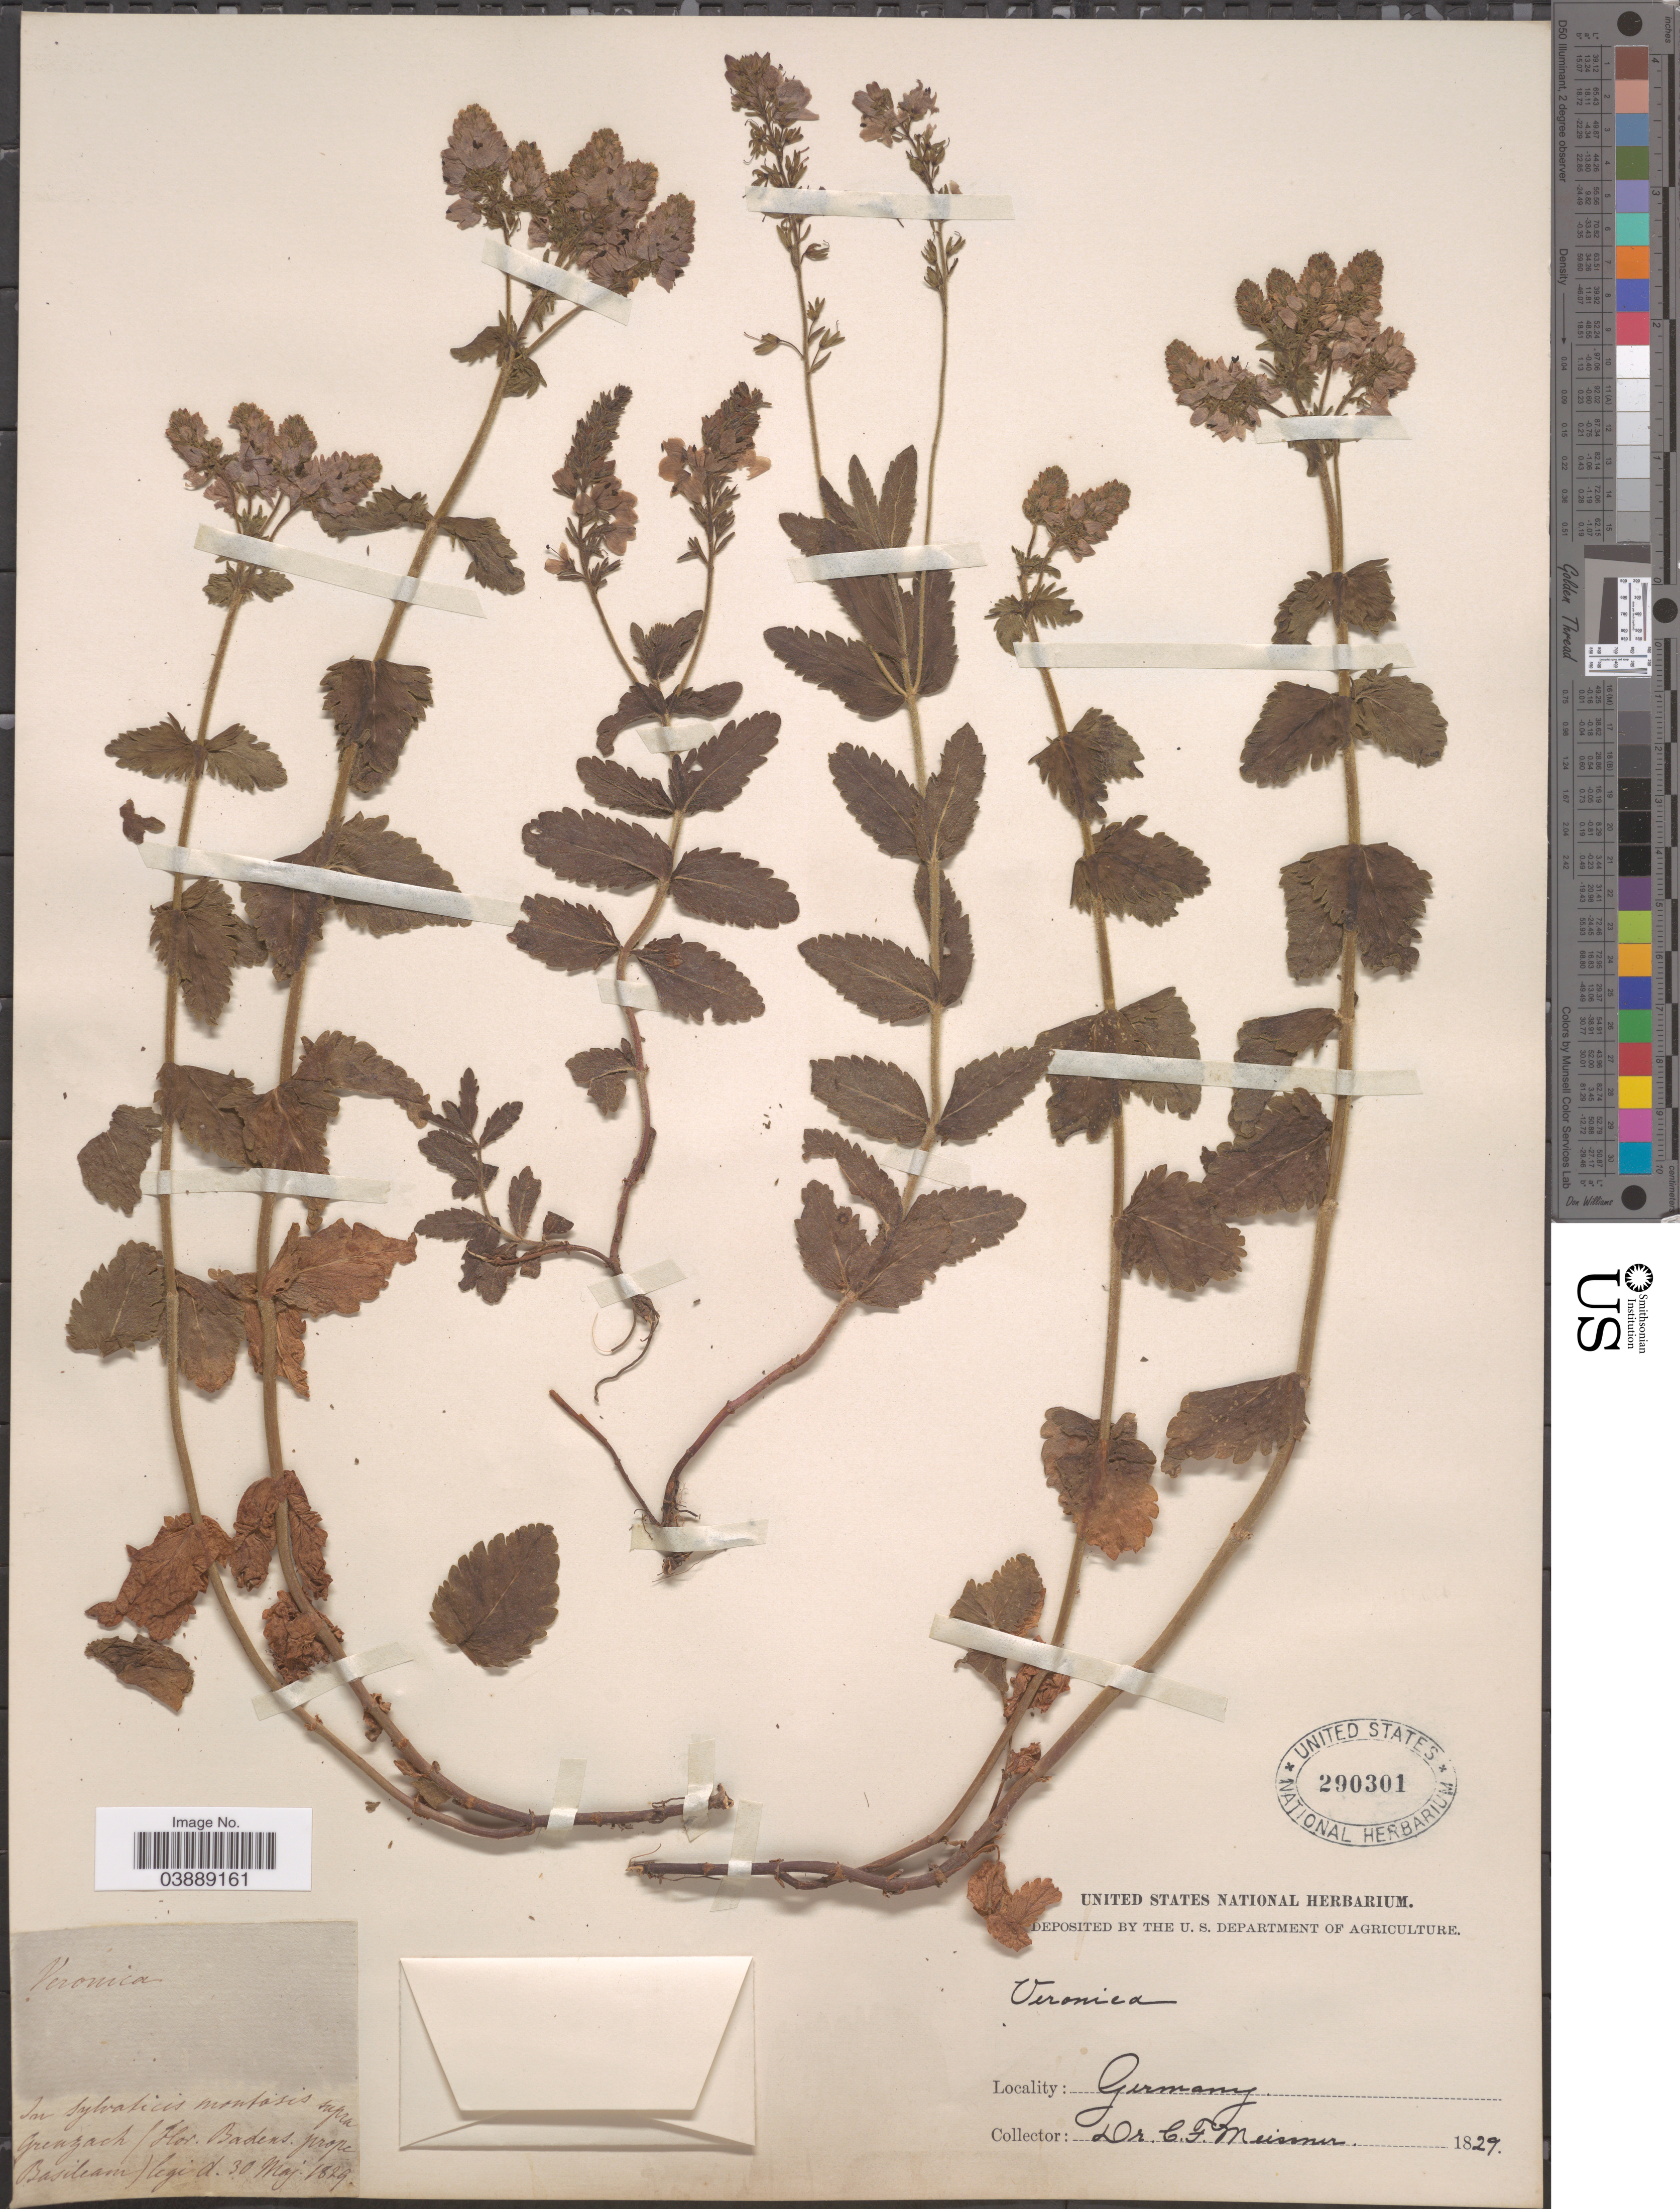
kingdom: Plantae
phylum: Tracheophyta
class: Magnoliopsida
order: Lamiales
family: Plantaginaceae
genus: Veronica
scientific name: Veronica chamaedrys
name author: L.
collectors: C. F. W. Meissner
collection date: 1829-05-30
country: Germany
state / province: Baden-Württemberg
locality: In sylvaticis montosis supra Grenzach/ Badens. prope Basiliam.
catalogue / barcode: US 290301